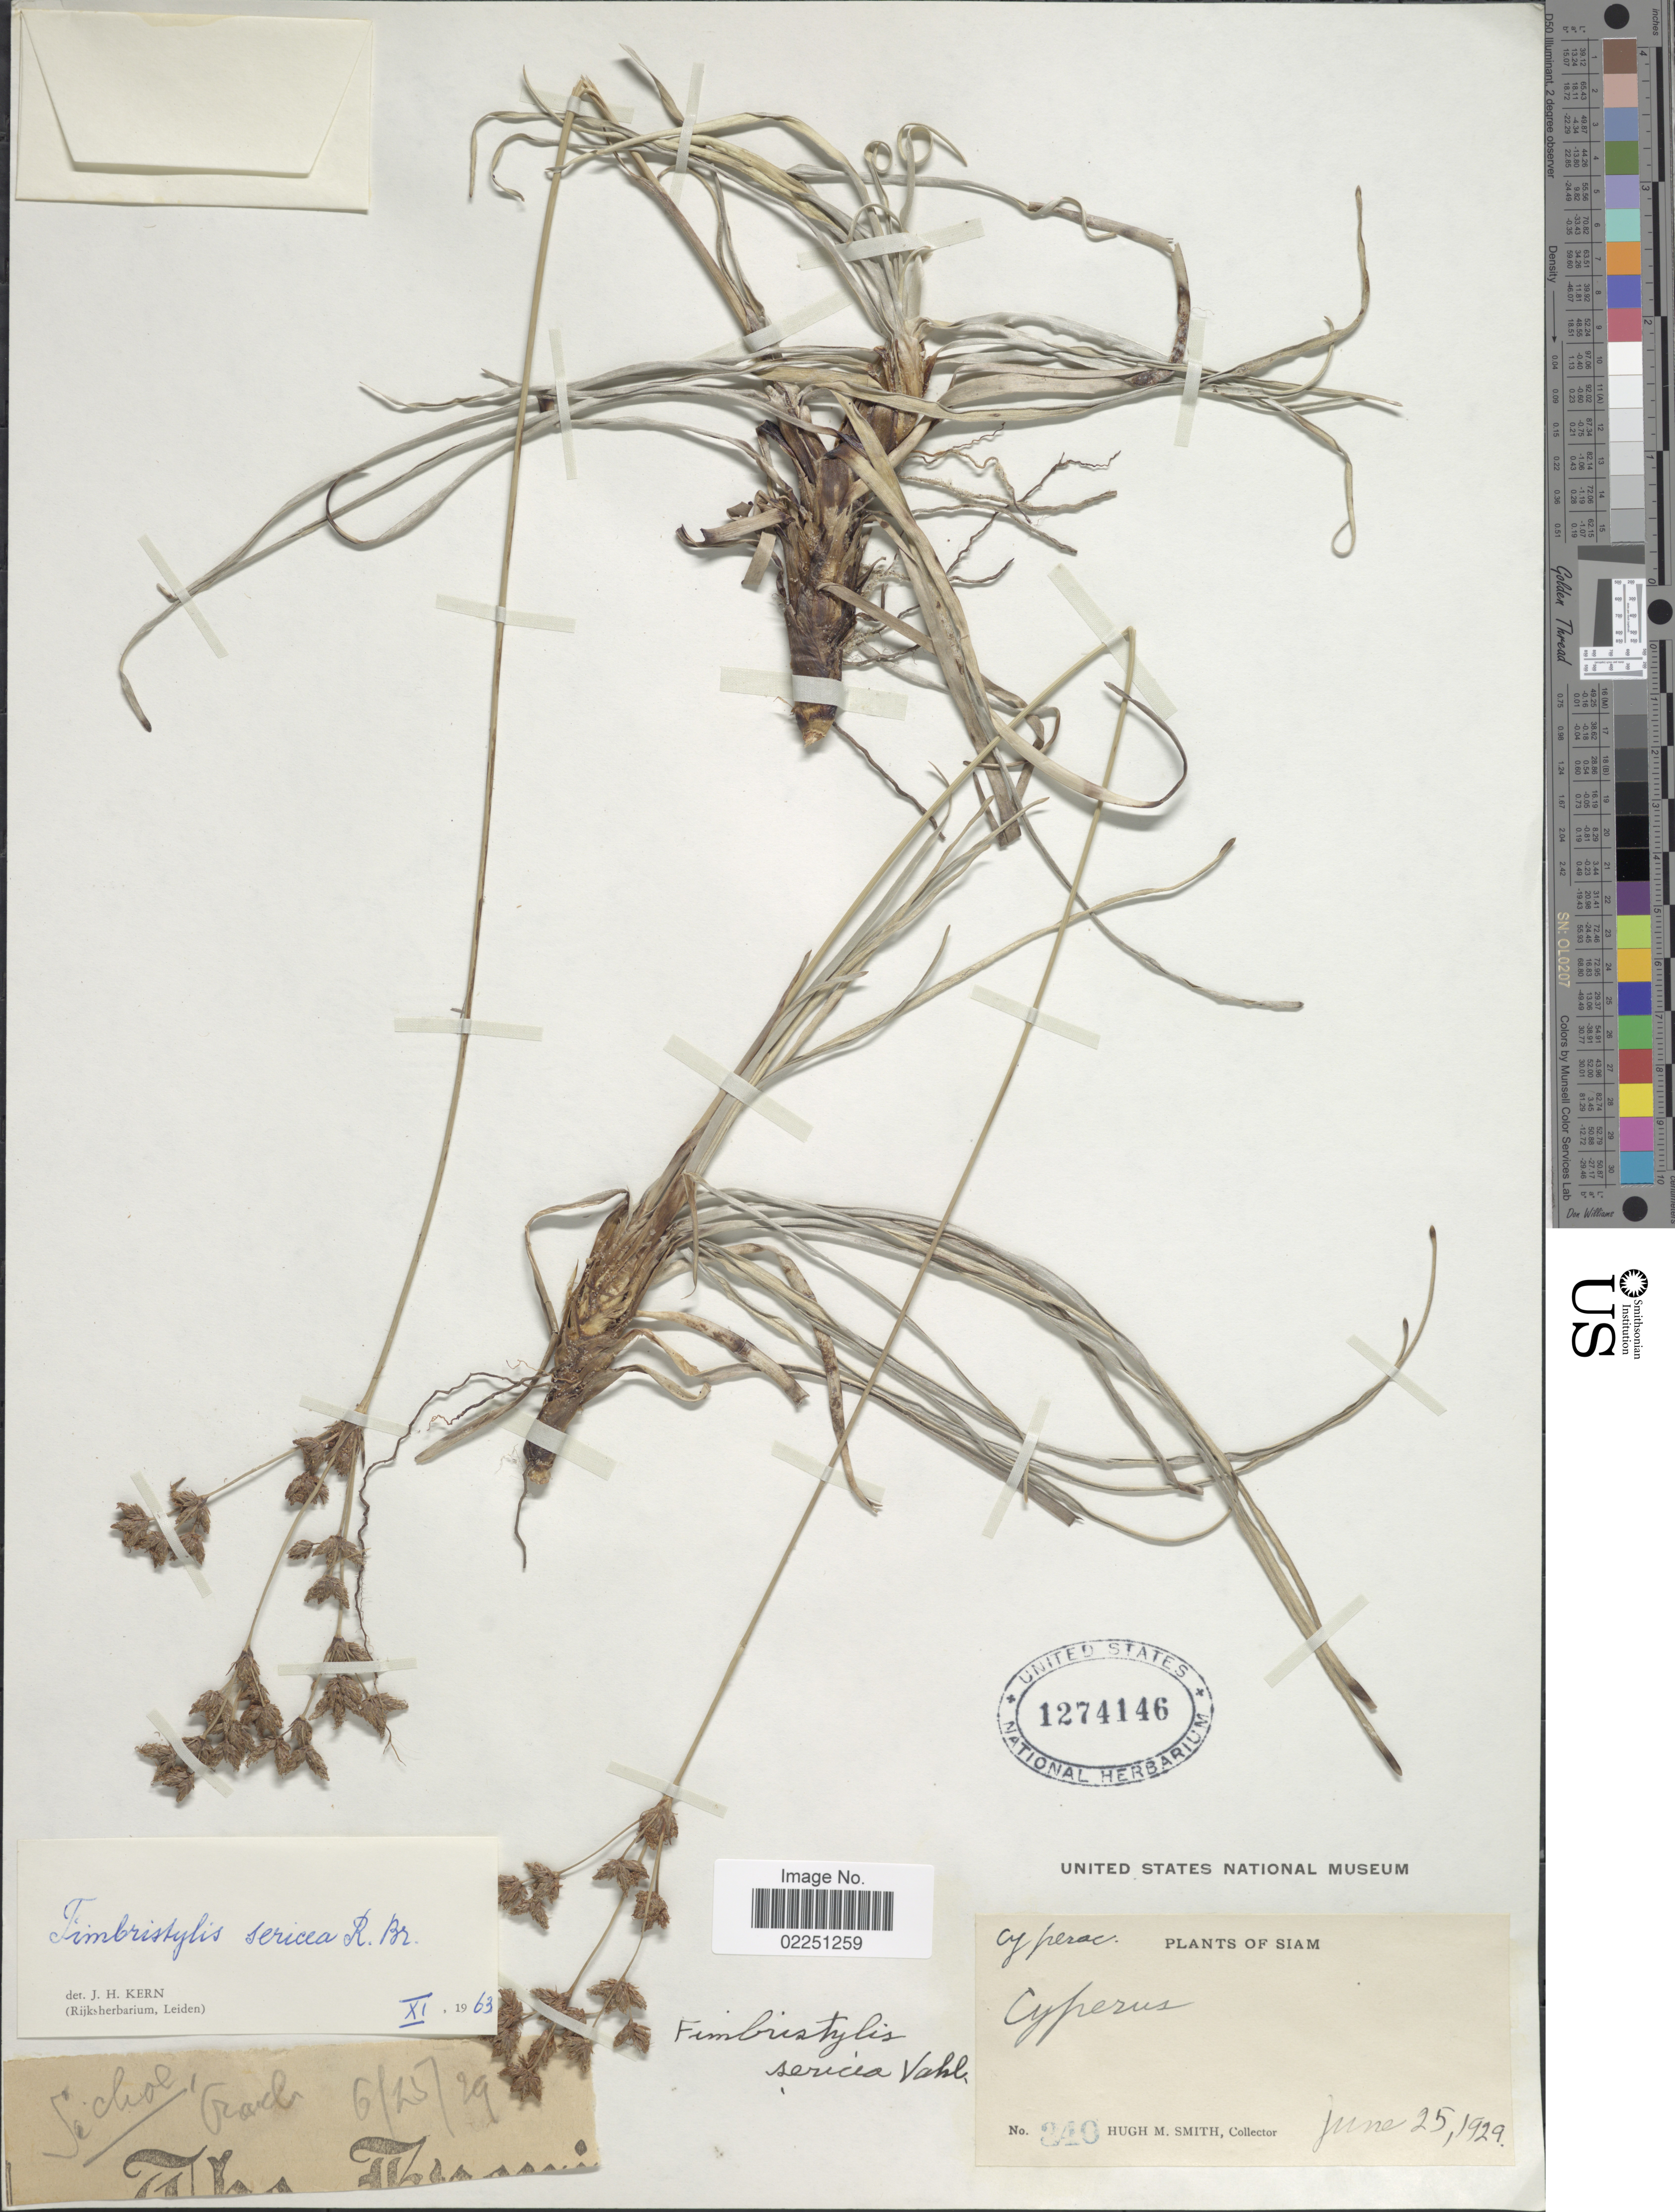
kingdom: Plantae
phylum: Tracheophyta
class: Liliopsida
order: Poales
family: Cyperaceae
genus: Fimbristylis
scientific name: Fimbristylis sericea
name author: (Poir.) R. Br.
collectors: H. M. Smith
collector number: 340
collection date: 1929-06-25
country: Thailand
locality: Siam. Sichol, rach [interpreted]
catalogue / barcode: US 1274146